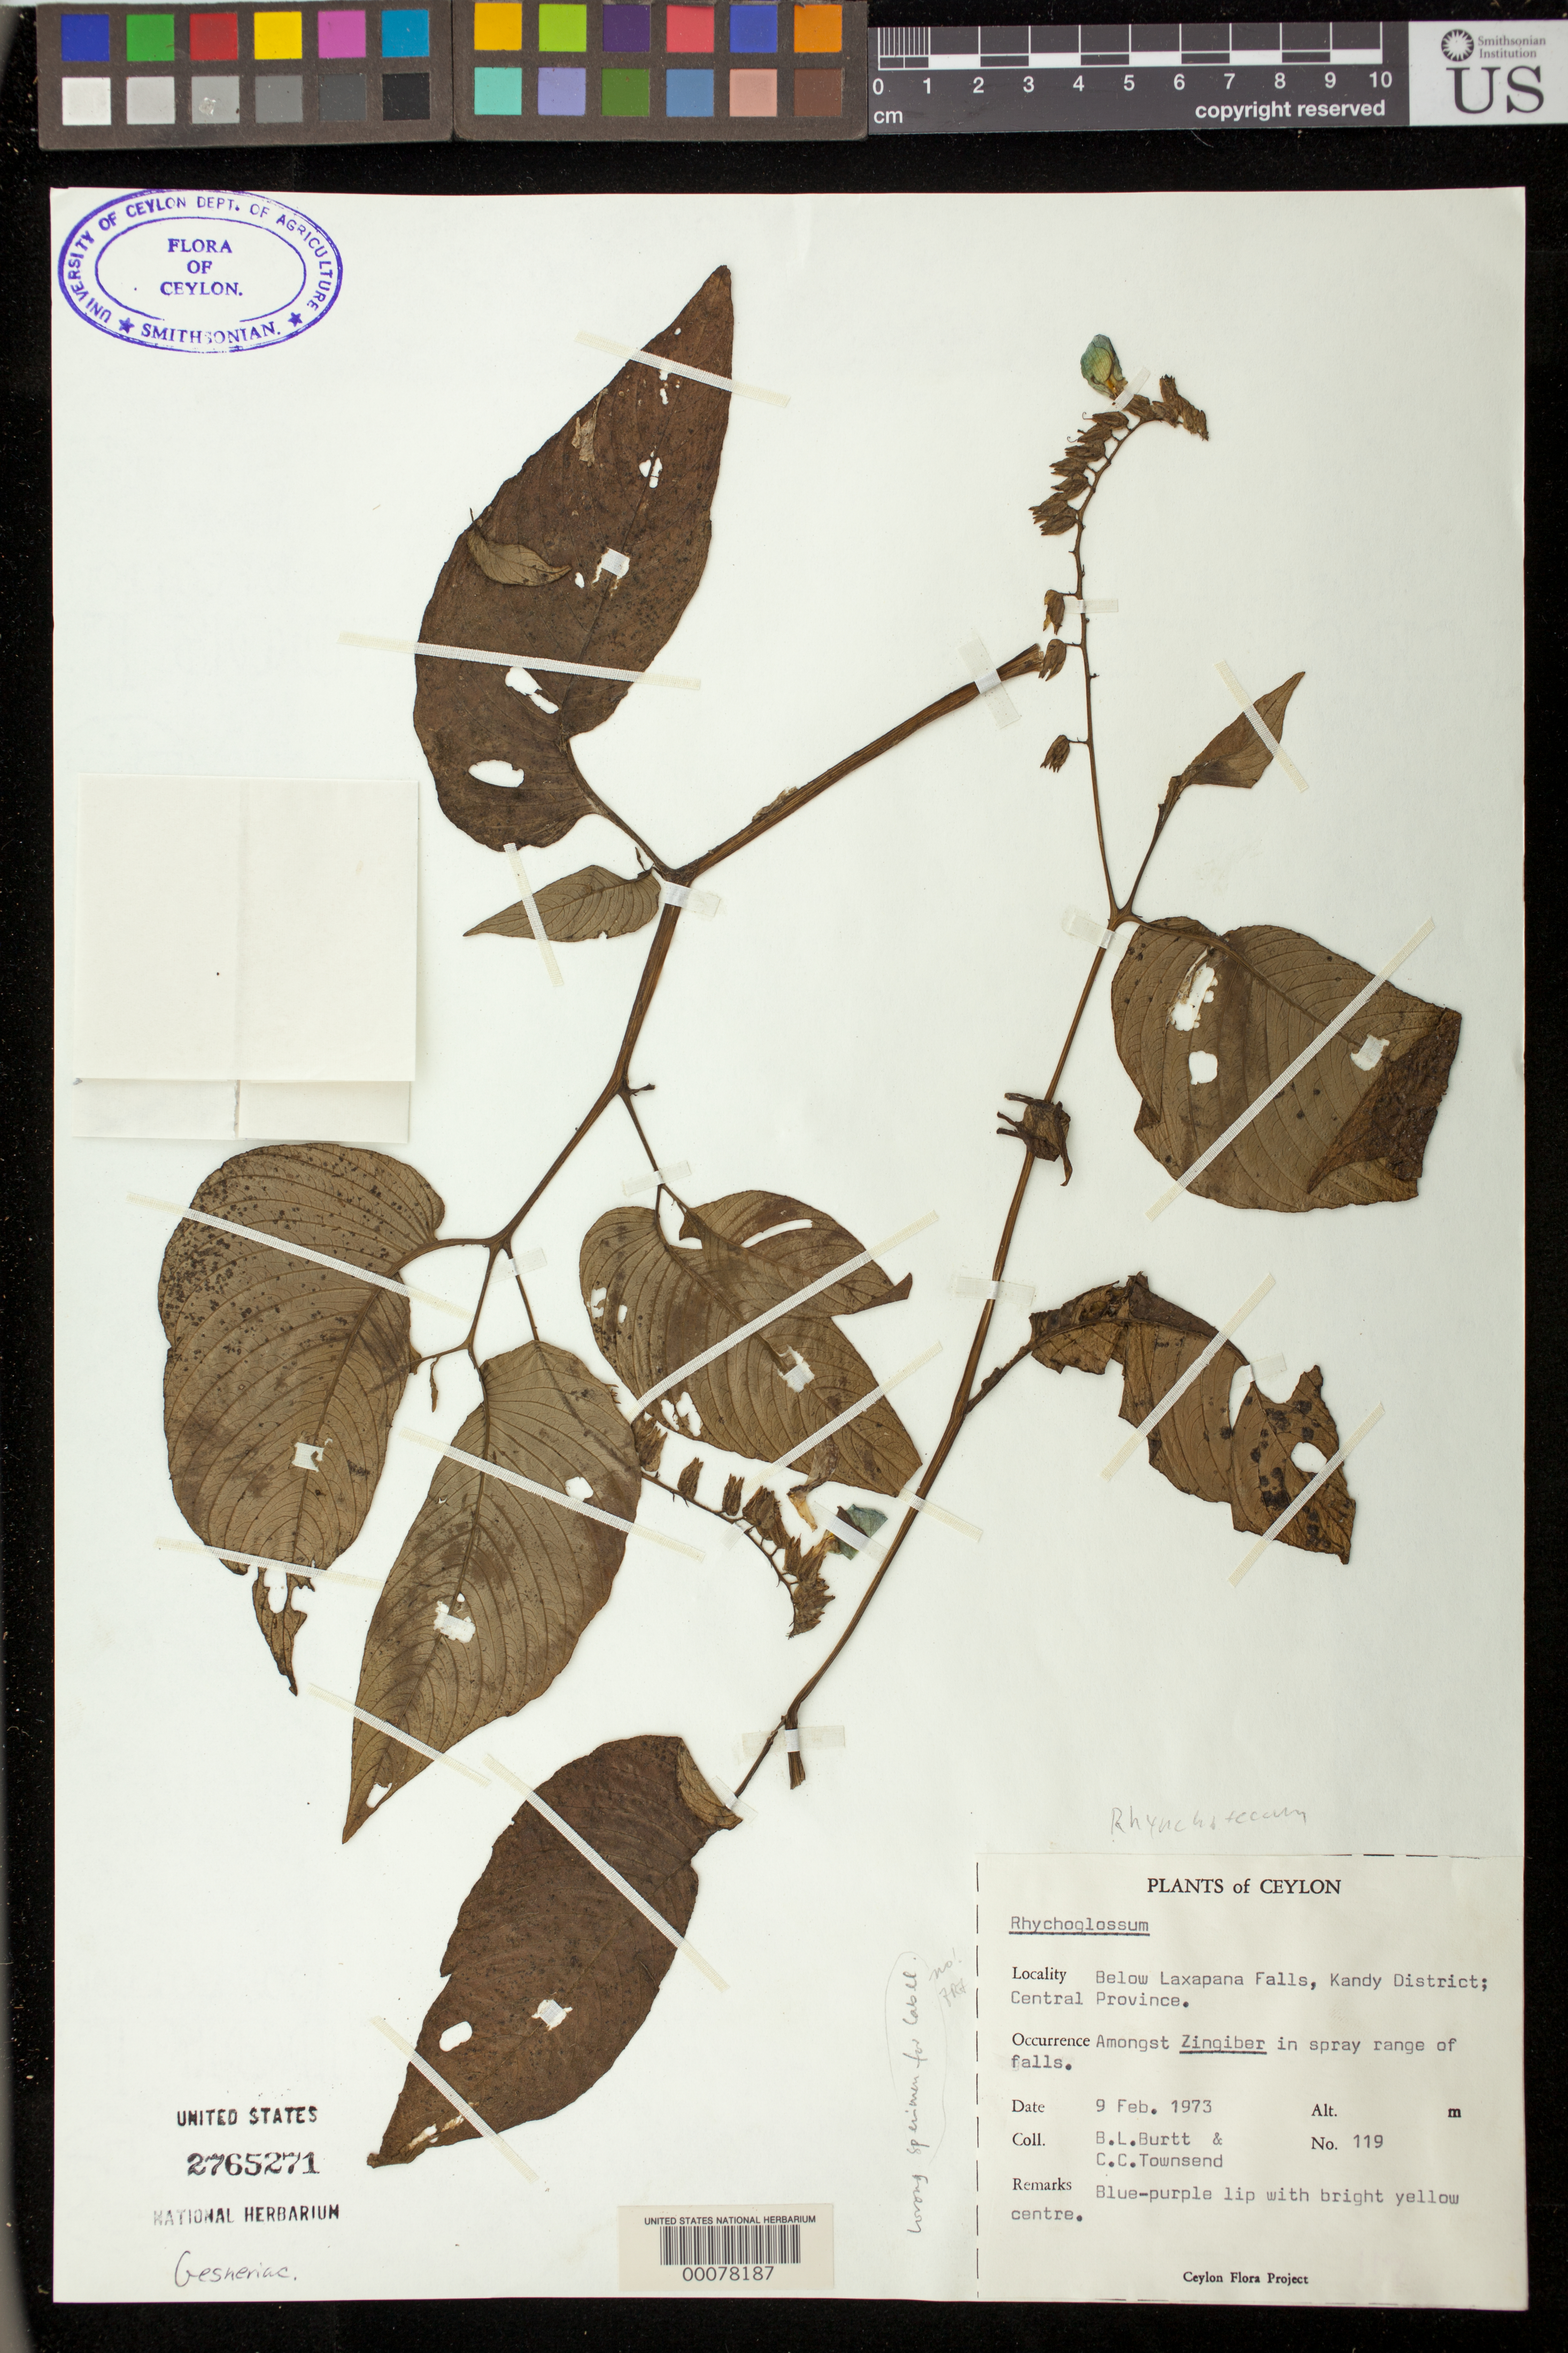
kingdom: Plantae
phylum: Tracheophyta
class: Magnoliopsida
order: Lamiales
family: Gesneriaceae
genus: Rhynchoglossum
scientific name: Rhynchoglossum notonianum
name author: (Wall.) B.L. Burtt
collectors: B. L. Burtt & C. C. Townsend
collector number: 119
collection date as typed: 09 Feb 1973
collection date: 1973-02-09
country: Sri Lanka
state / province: Central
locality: Kandy (dist.), Below laxapana falls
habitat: Amongst zingiber in spray range of falls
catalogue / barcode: US 2765271